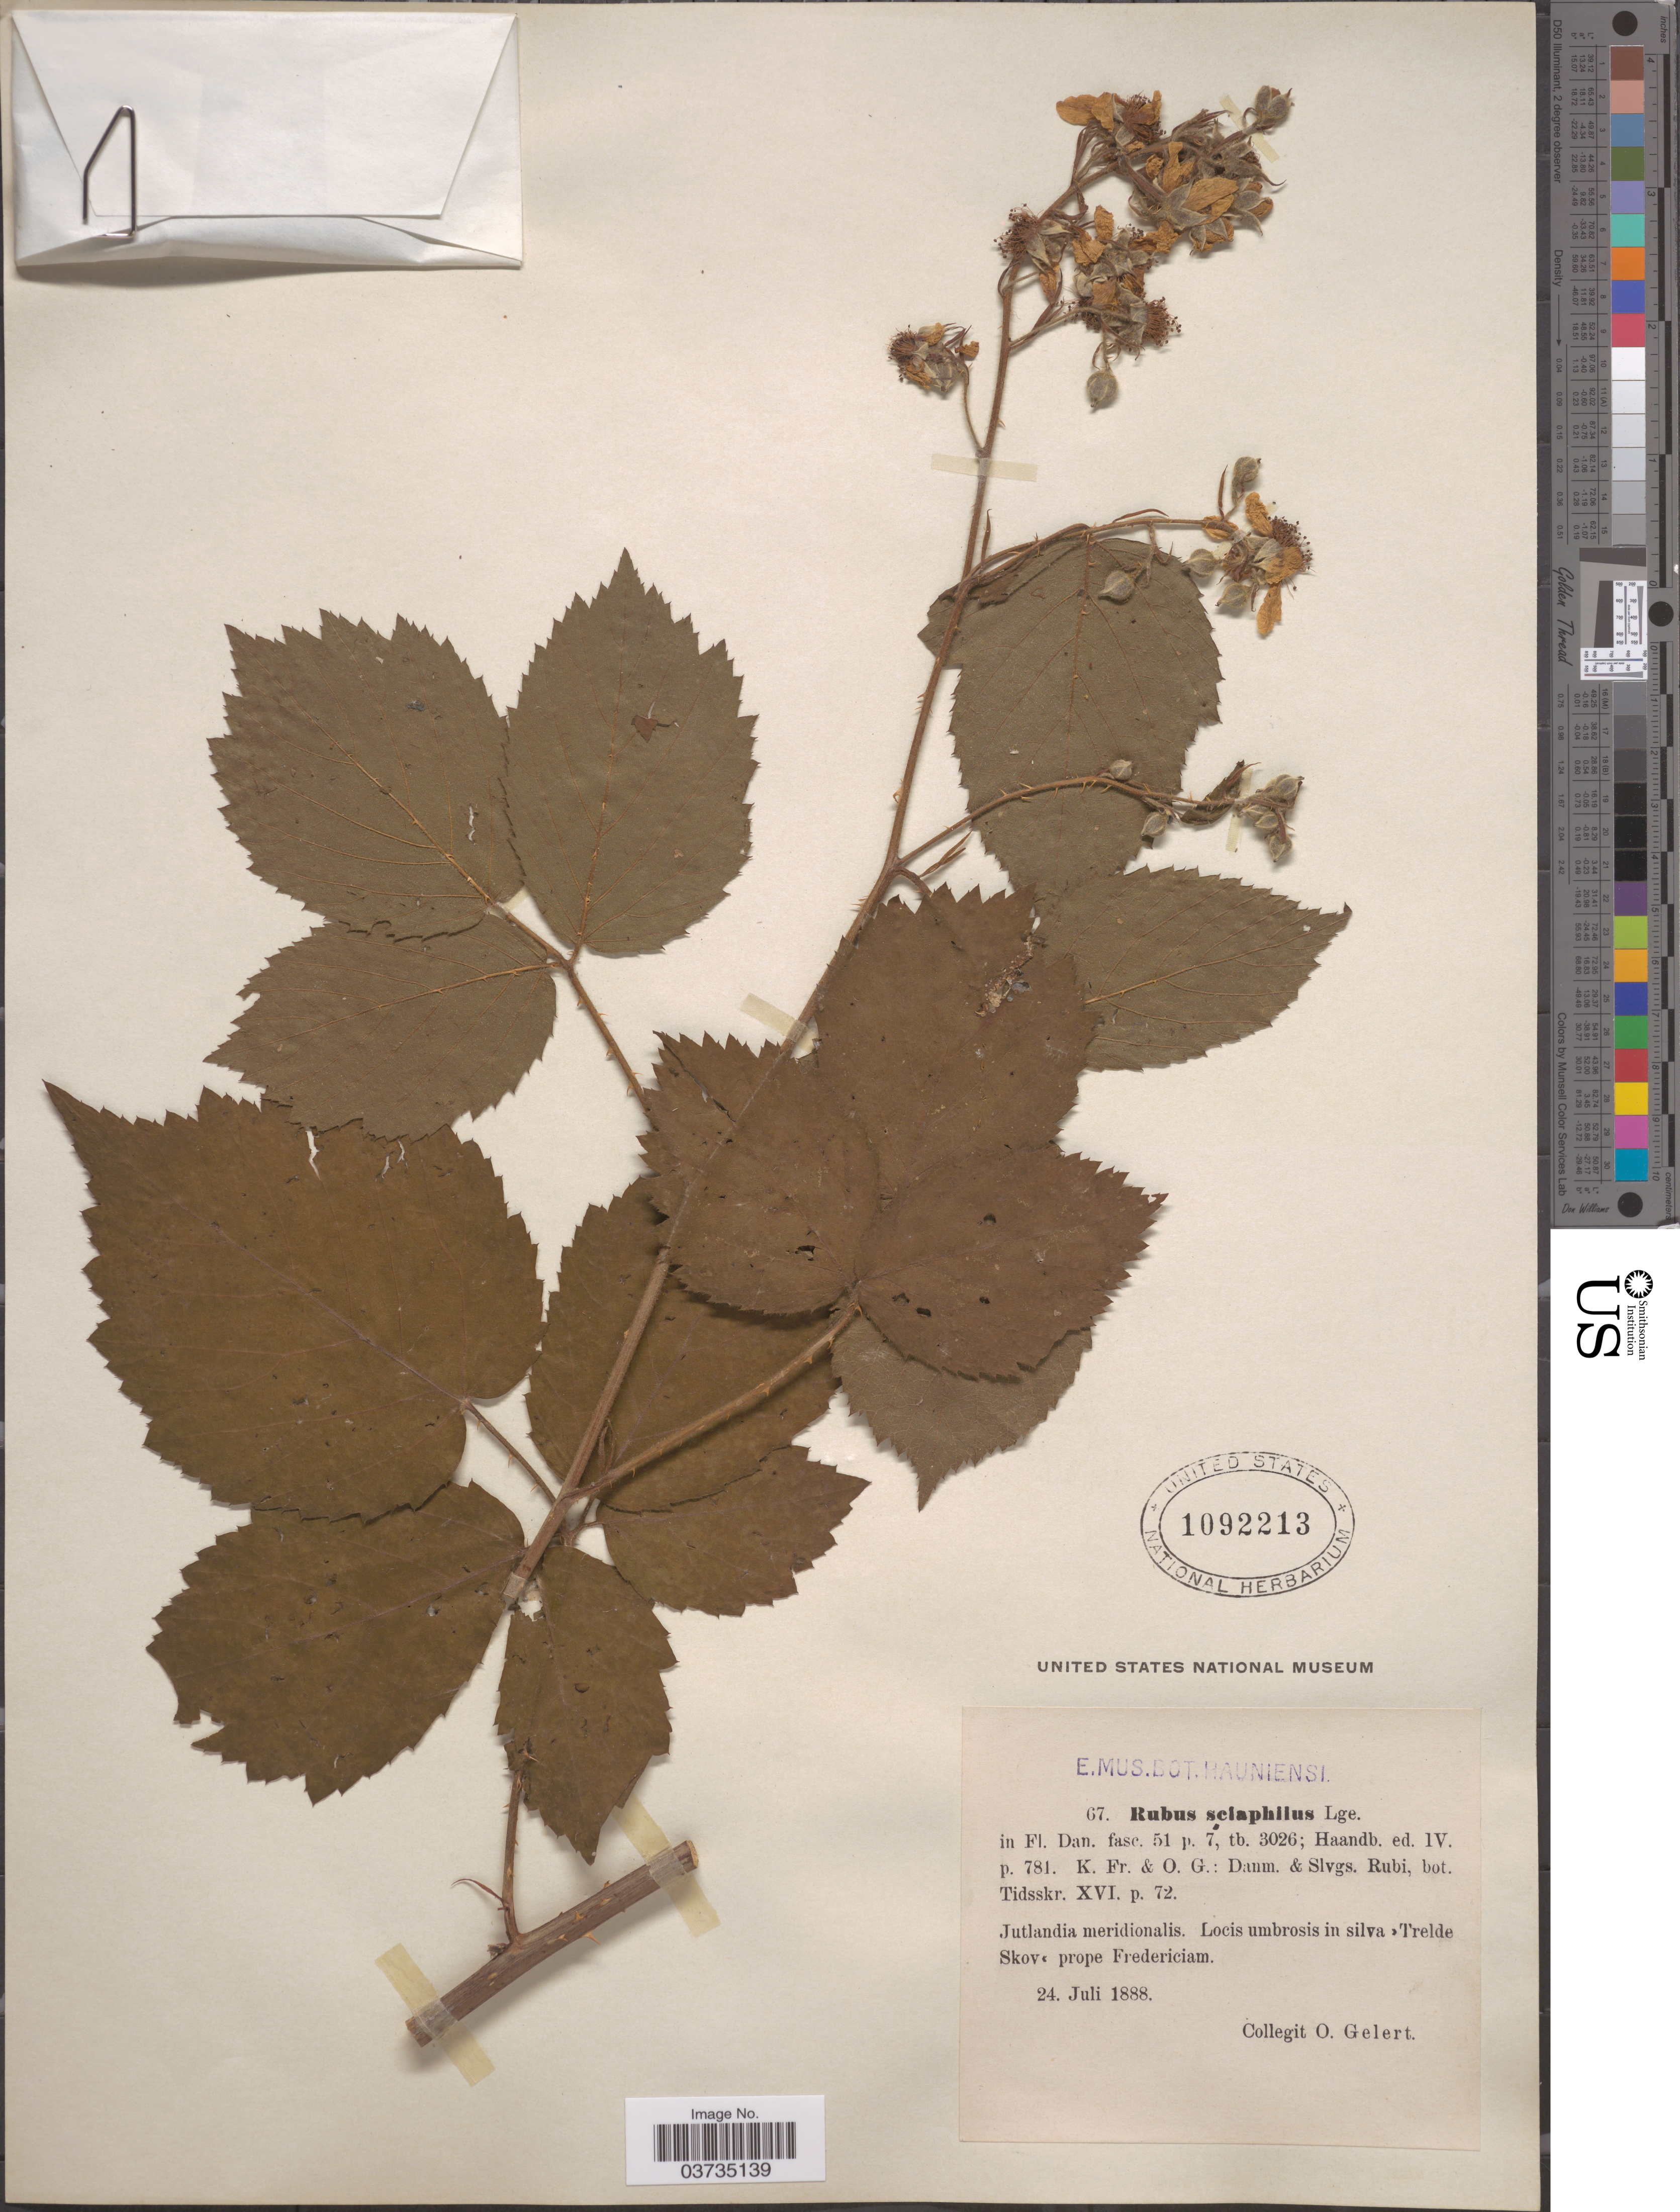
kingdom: Plantae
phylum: Tracheophyta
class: Magnoliopsida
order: Rosales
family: Rosaceae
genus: Rubus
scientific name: Rubus sciaphilus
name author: Lefèvre ex P.J. Müll.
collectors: O. Gelert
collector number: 67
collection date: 1888-07-24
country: Denmark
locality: Jutlandia meridionalis. Locis umbrosis in silva «Trelde Skov» prope Fredericiam.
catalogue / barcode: US 1092213